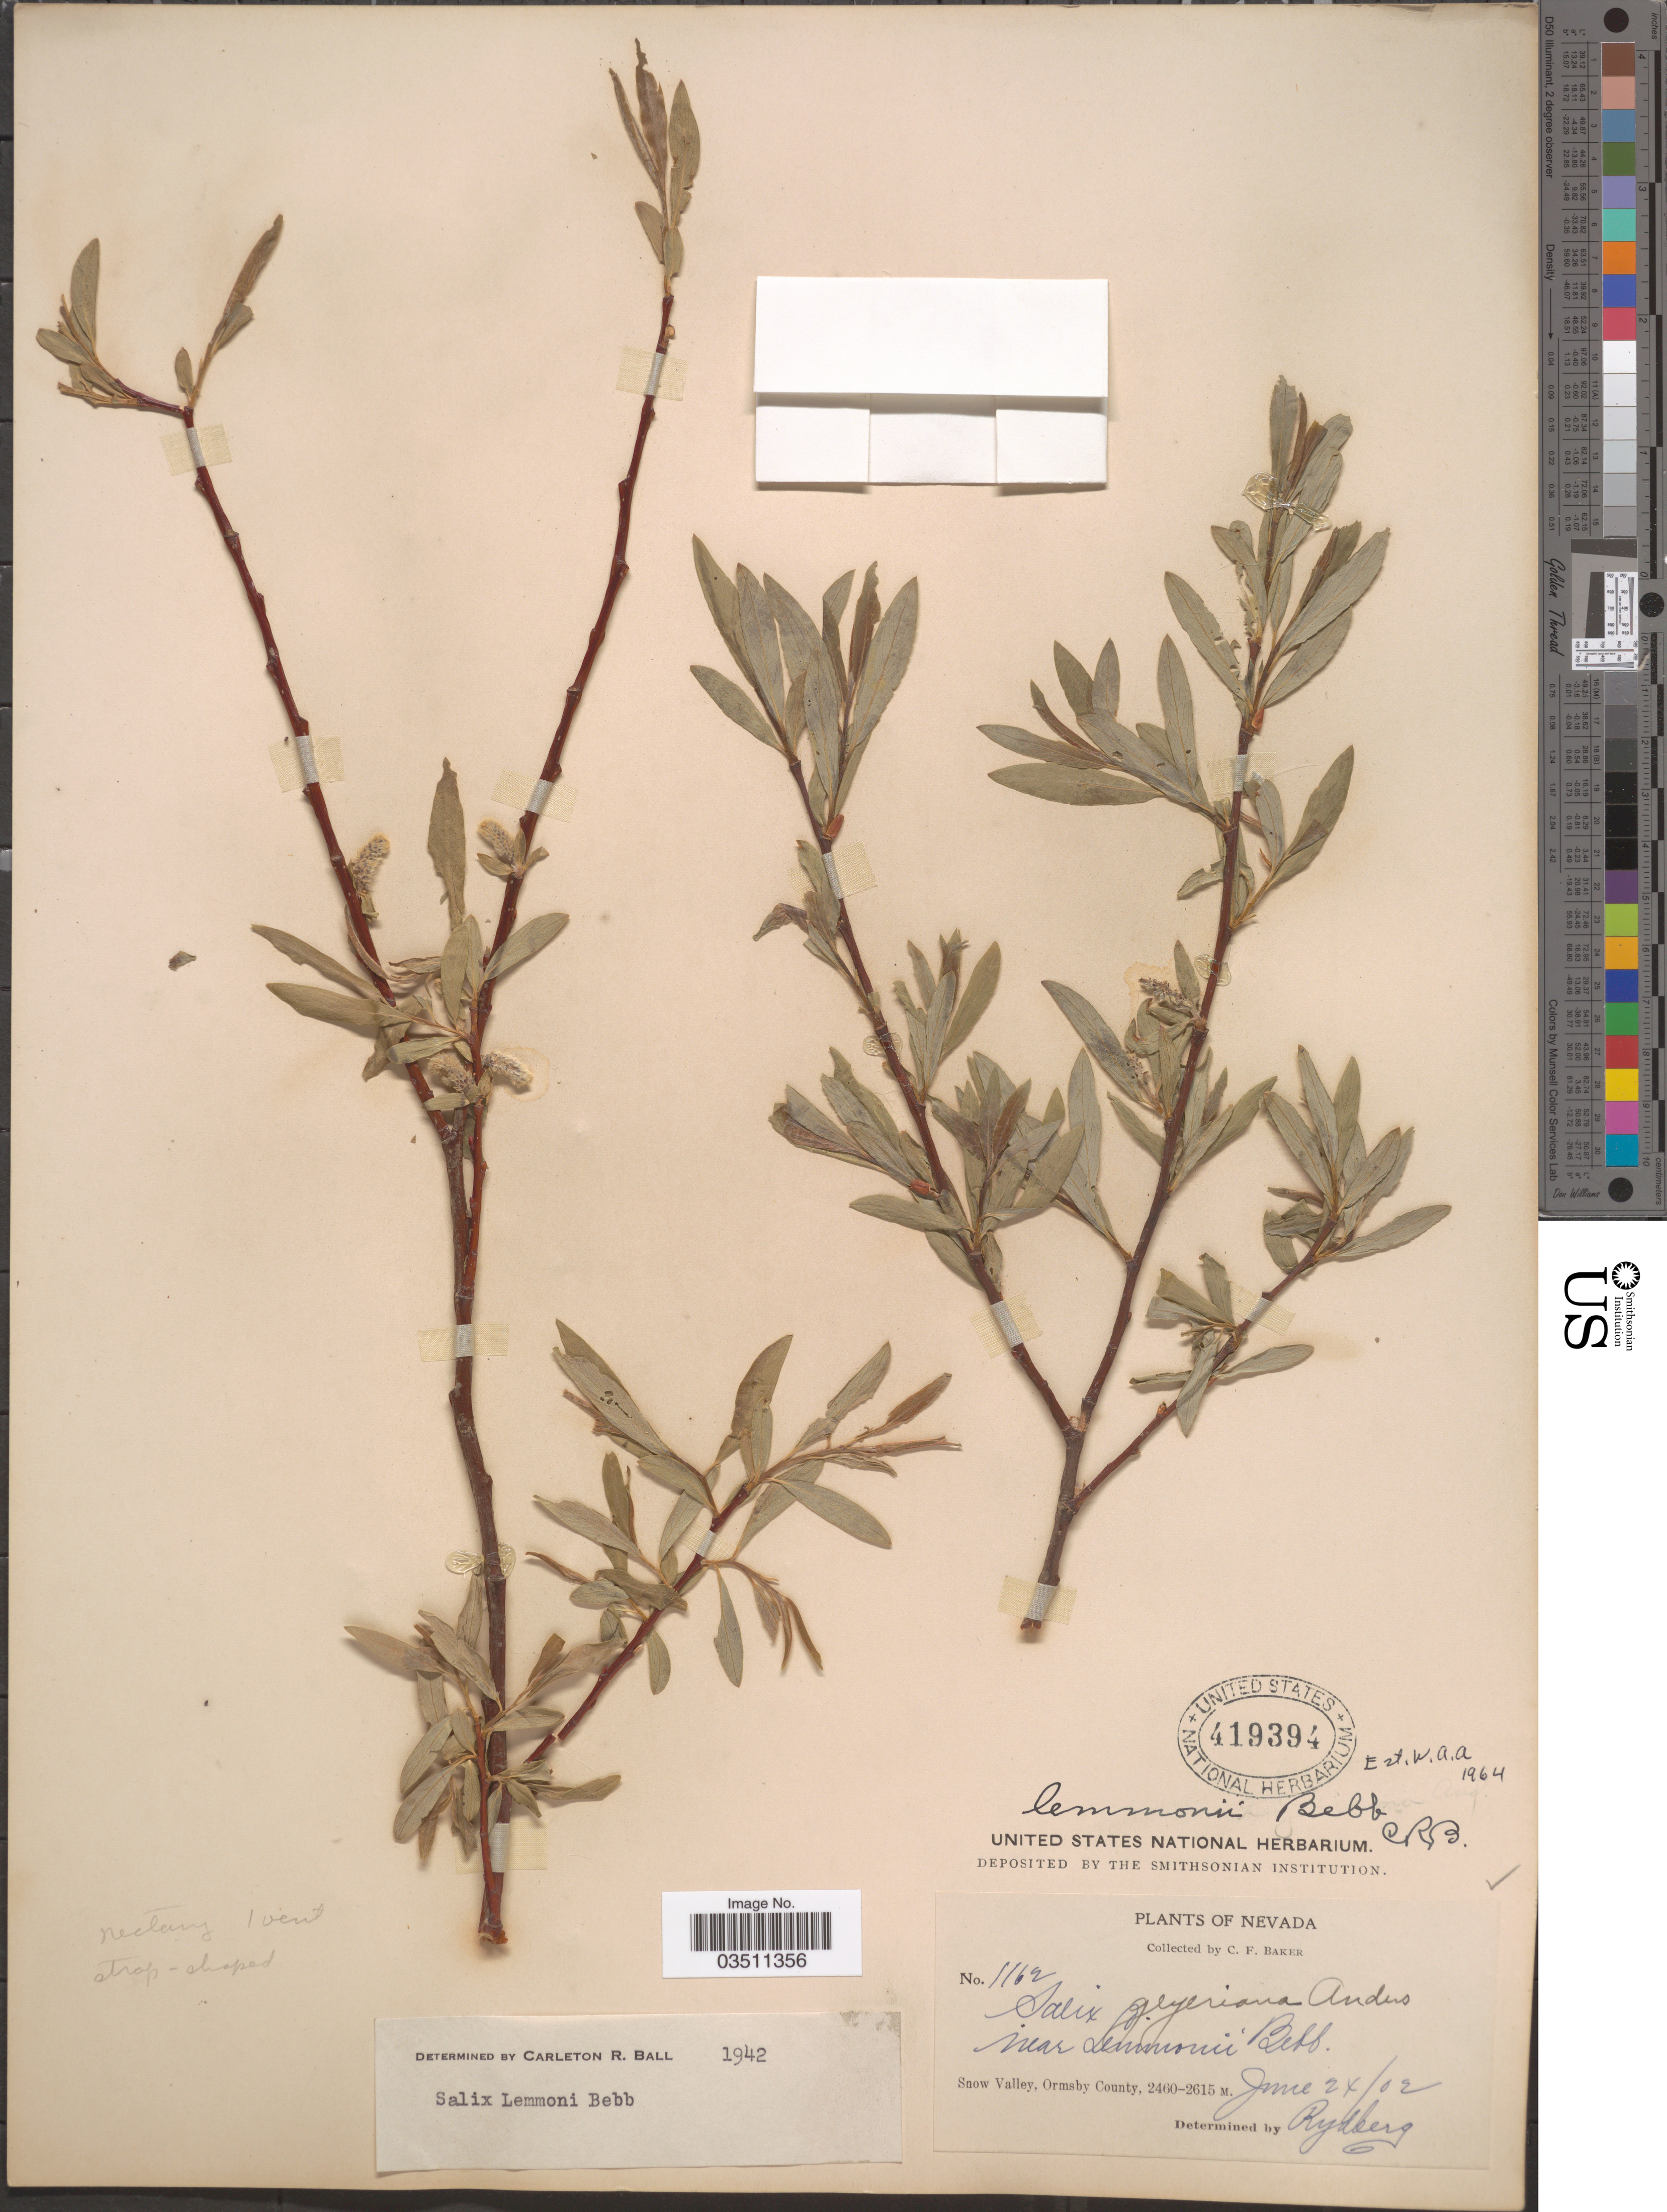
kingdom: Plantae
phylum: Tracheophyta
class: Magnoliopsida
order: Malpighiales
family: Salicaceae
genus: Salix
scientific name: Salix lemmonii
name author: Bebb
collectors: C. F. Baker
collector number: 1162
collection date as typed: Transcribed d/m/y: 24/6/2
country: United States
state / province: Nevada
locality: Near Lemmonii Bebb. [unsure placement] Snow Valley, Ormsby County.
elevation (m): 2460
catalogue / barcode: US 419394